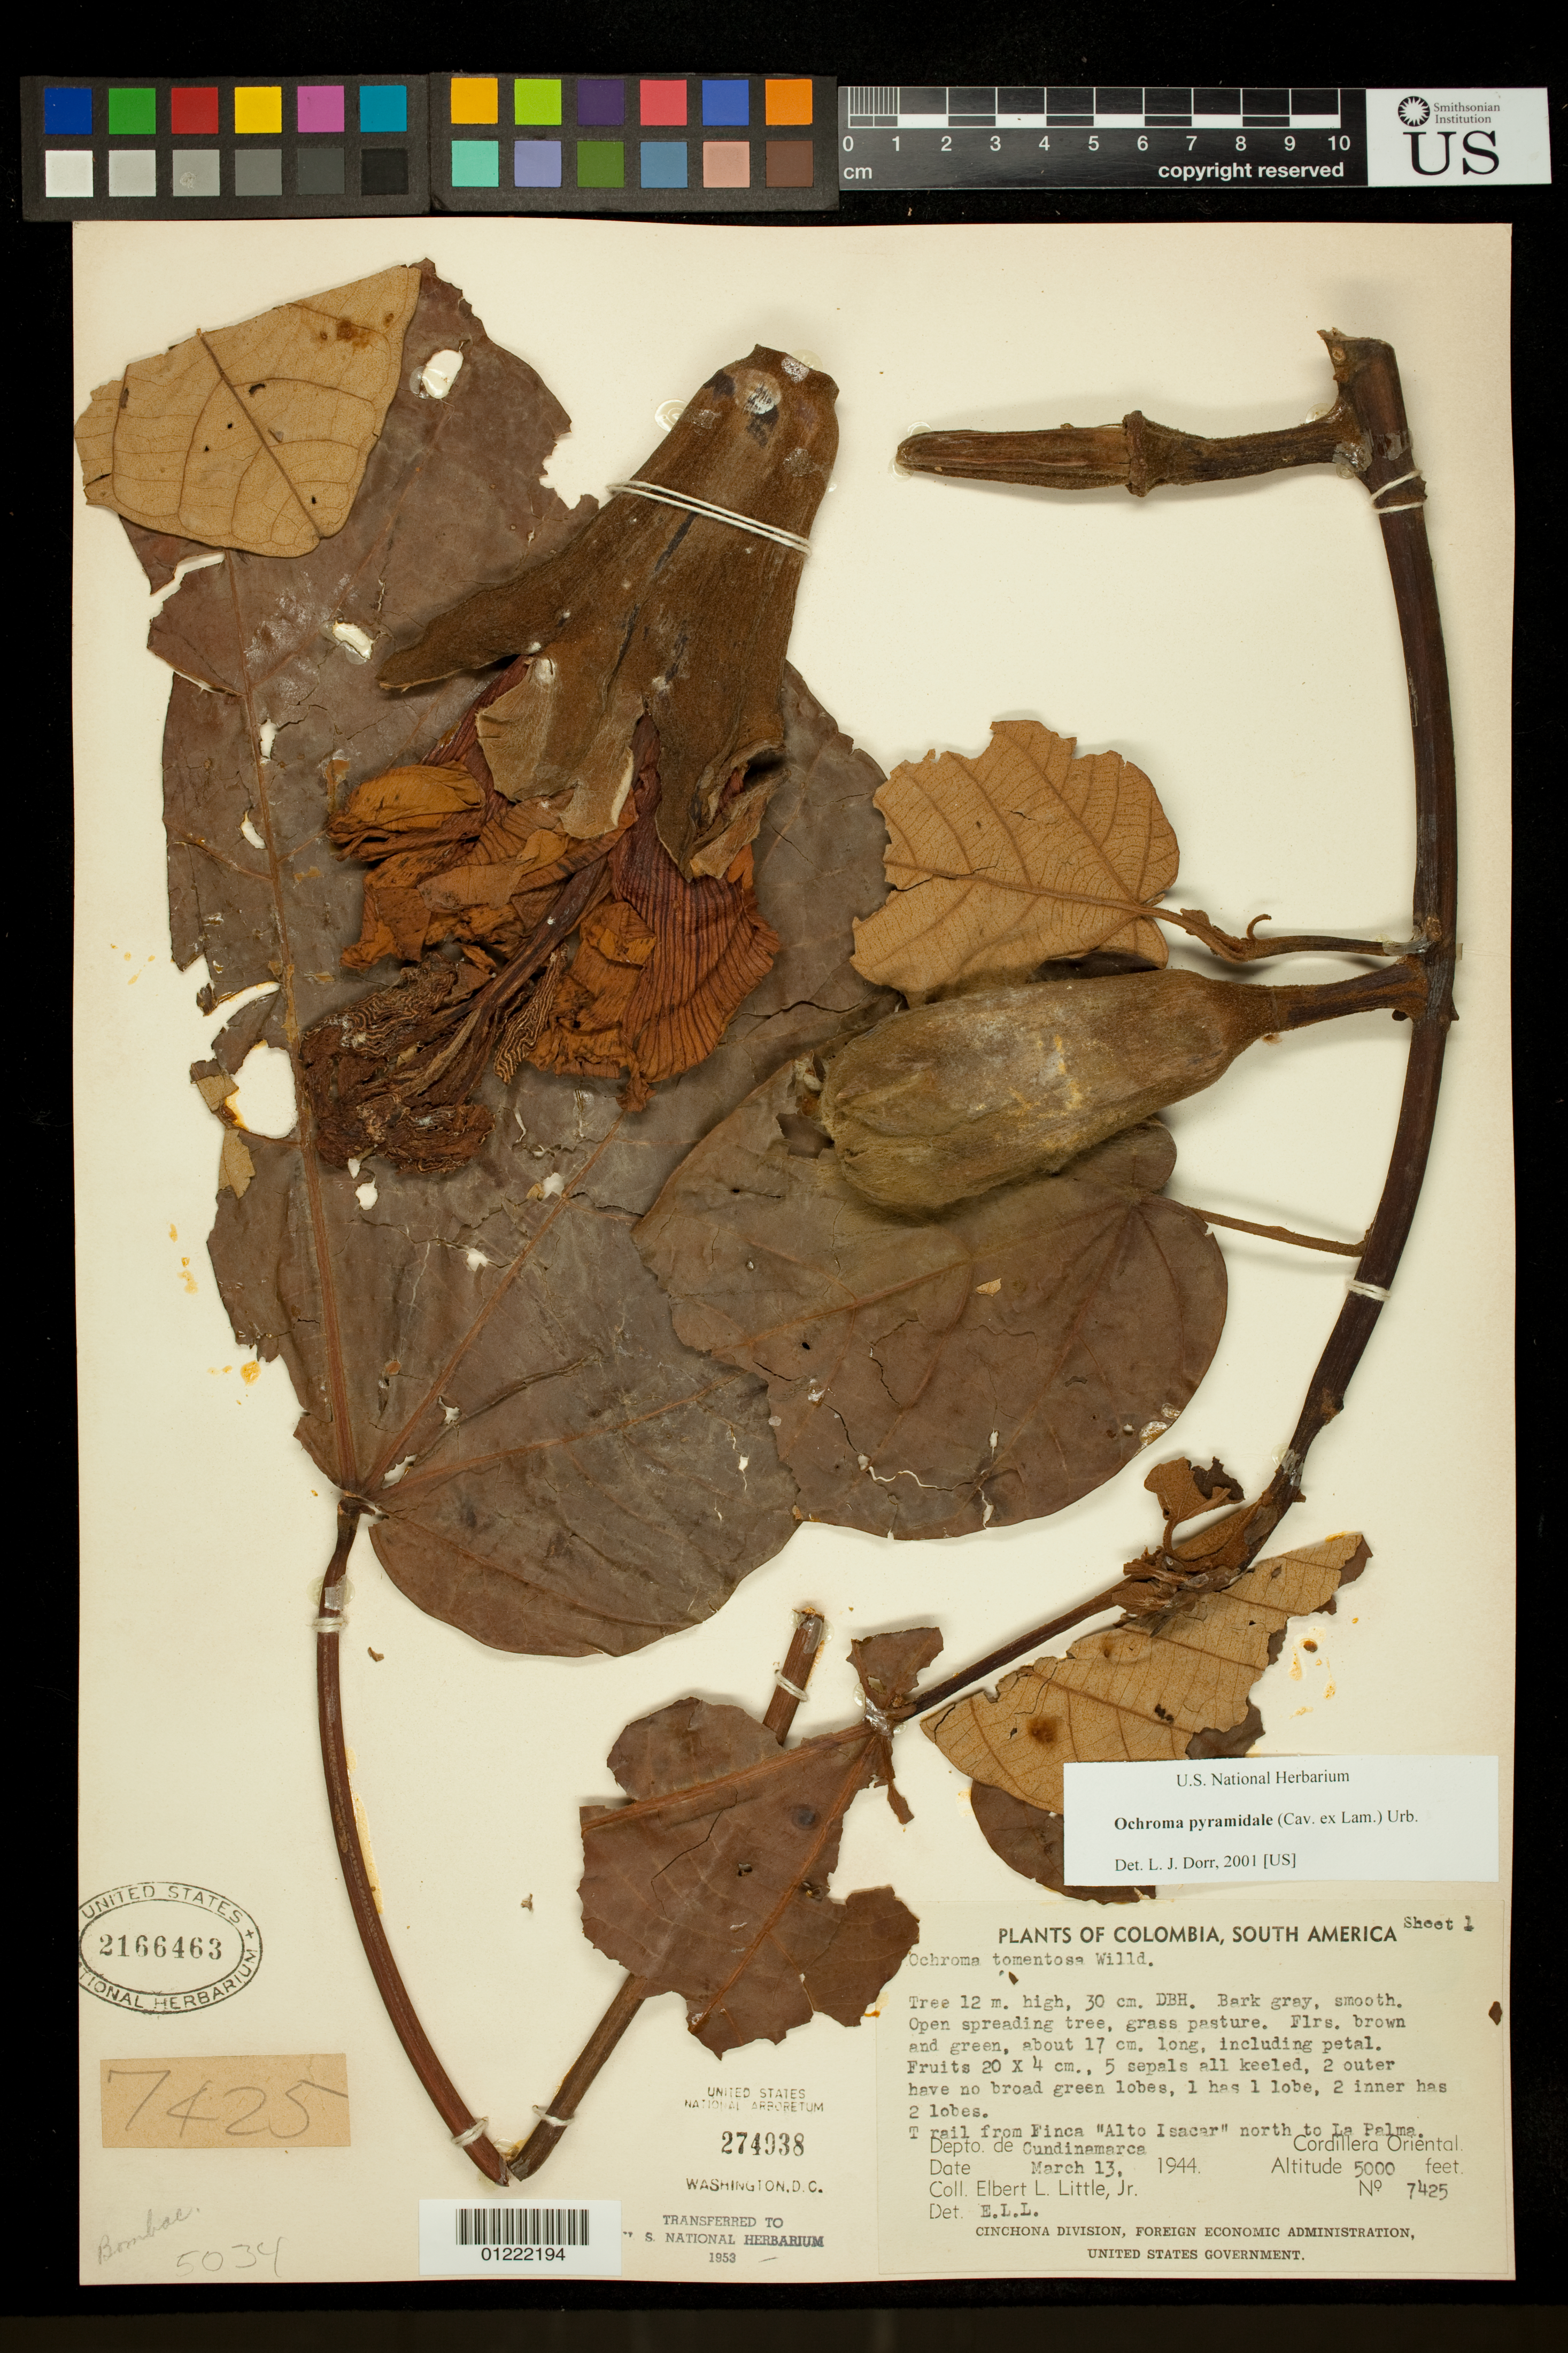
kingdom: Plantae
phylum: Tracheophyta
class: Magnoliopsida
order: Malvales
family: Malvaceae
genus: Ochroma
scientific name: Ochroma pyramidale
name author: (Cav. ex Lam.) Urb.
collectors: E. L. Little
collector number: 7425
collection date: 1944-03-13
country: Colombia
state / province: Cundinamarca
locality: Cordillera Oriental. T rail from Finca "Alto Isacar" north to La Palma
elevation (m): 1524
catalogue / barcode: US 2166463